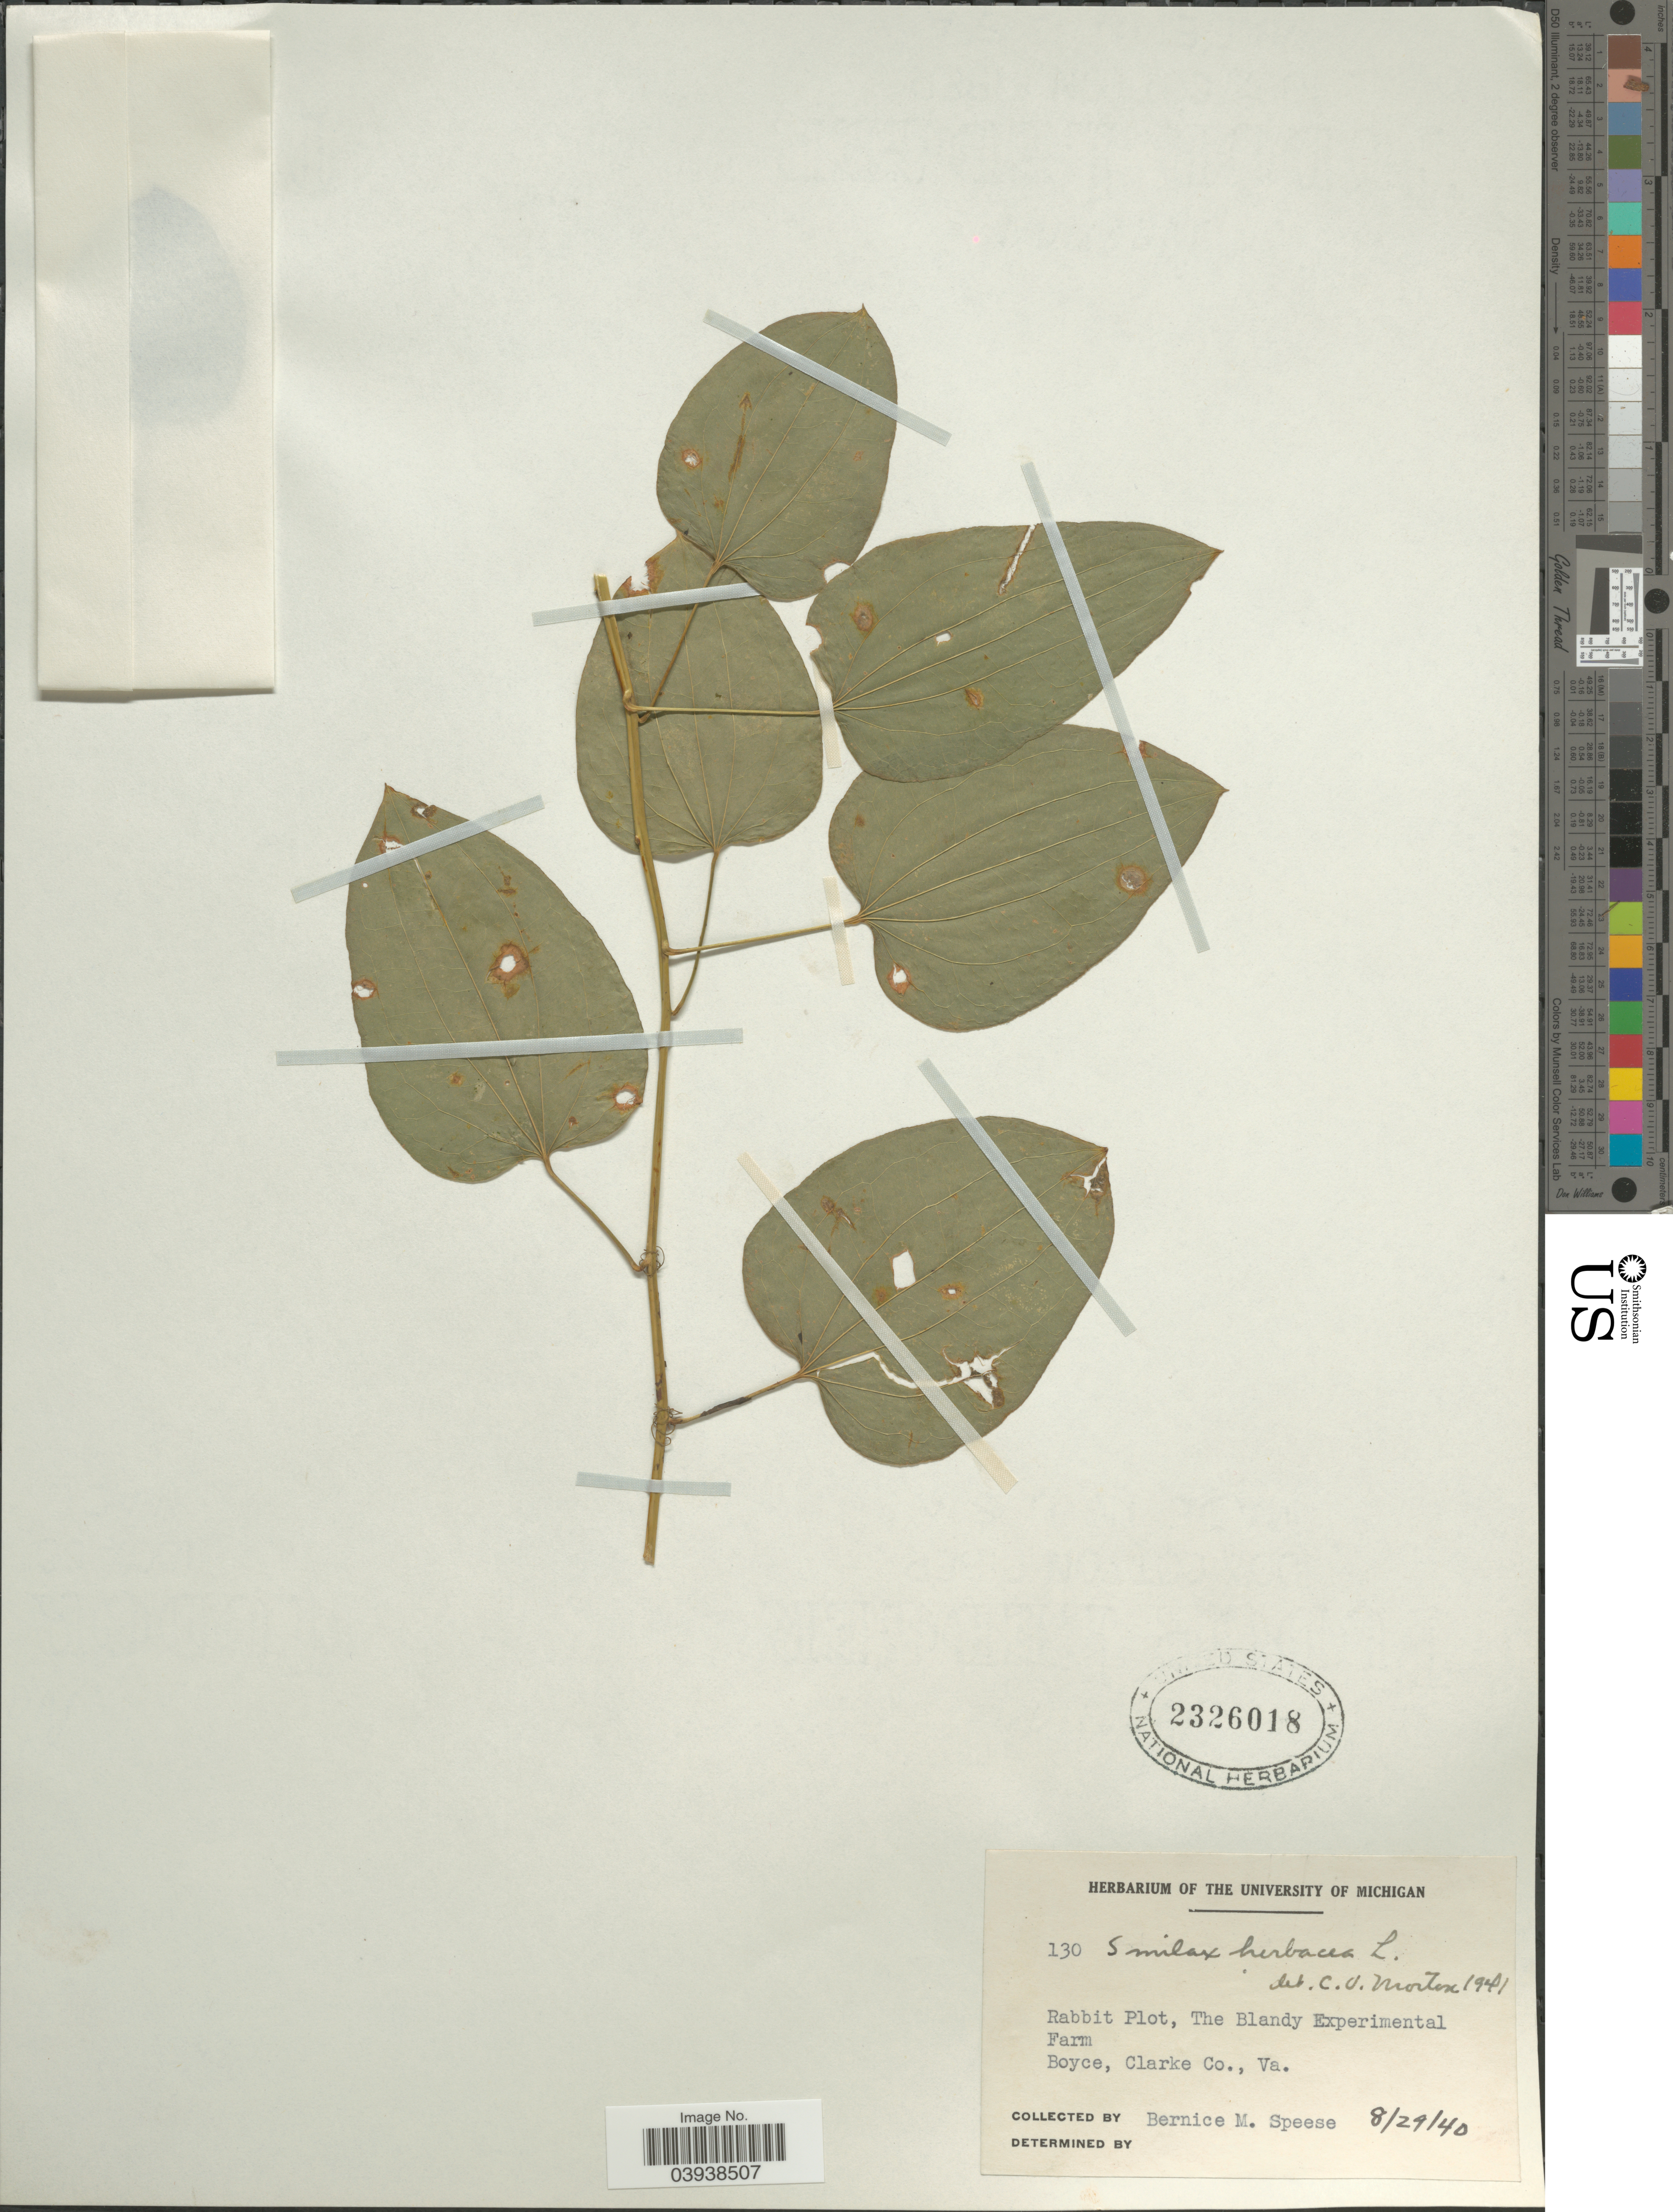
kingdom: Plantae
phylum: Tracheophyta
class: Liliopsida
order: Liliales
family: Smilacaceae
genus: Smilax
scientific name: Smilax herbacea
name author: L.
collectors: B. Speese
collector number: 130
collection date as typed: Transcribed d/m/y: 29/8/40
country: United States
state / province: Virginia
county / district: Clarke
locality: Rabbit Plot, The Blandy Experimental Farm. Boyce, Clarke Co.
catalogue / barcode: US 2326018